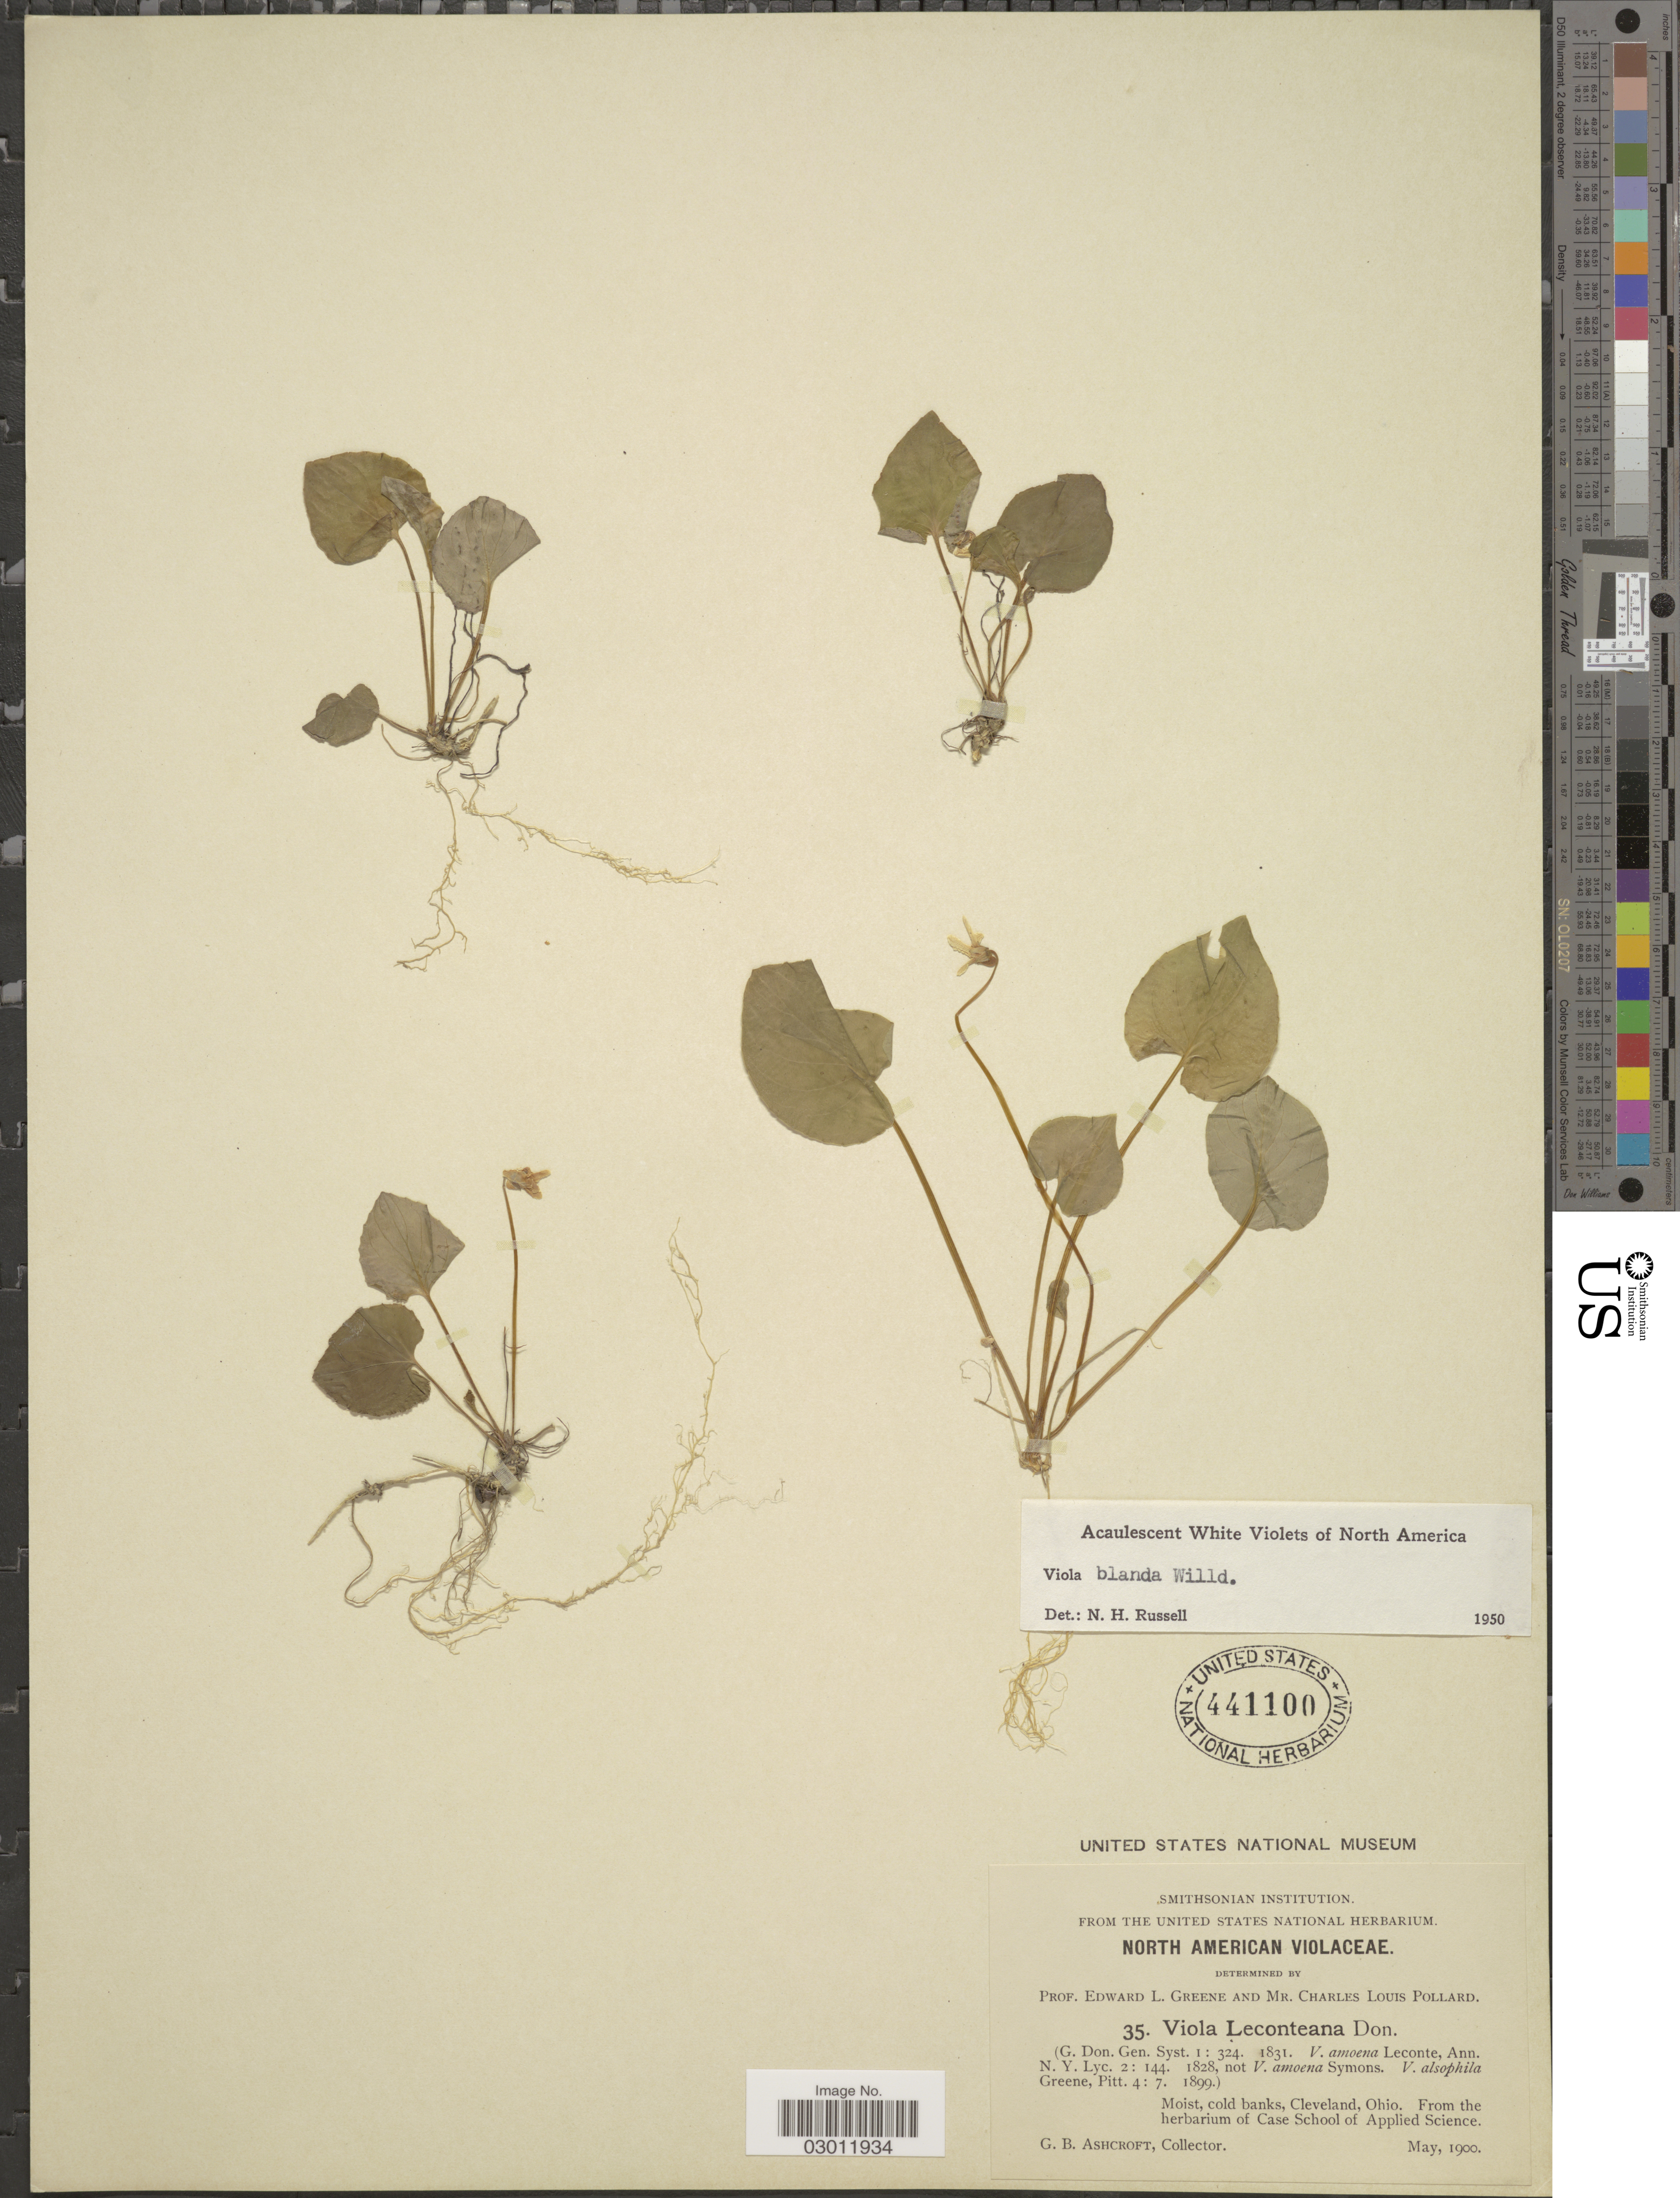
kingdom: Plantae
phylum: Tracheophyta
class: Magnoliopsida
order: Malpighiales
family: Violaceae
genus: Viola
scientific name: Viola blanda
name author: Willd.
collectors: G. Ashcroft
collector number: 35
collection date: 1900-05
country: United States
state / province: Ohio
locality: Cleveland.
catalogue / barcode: US 441100